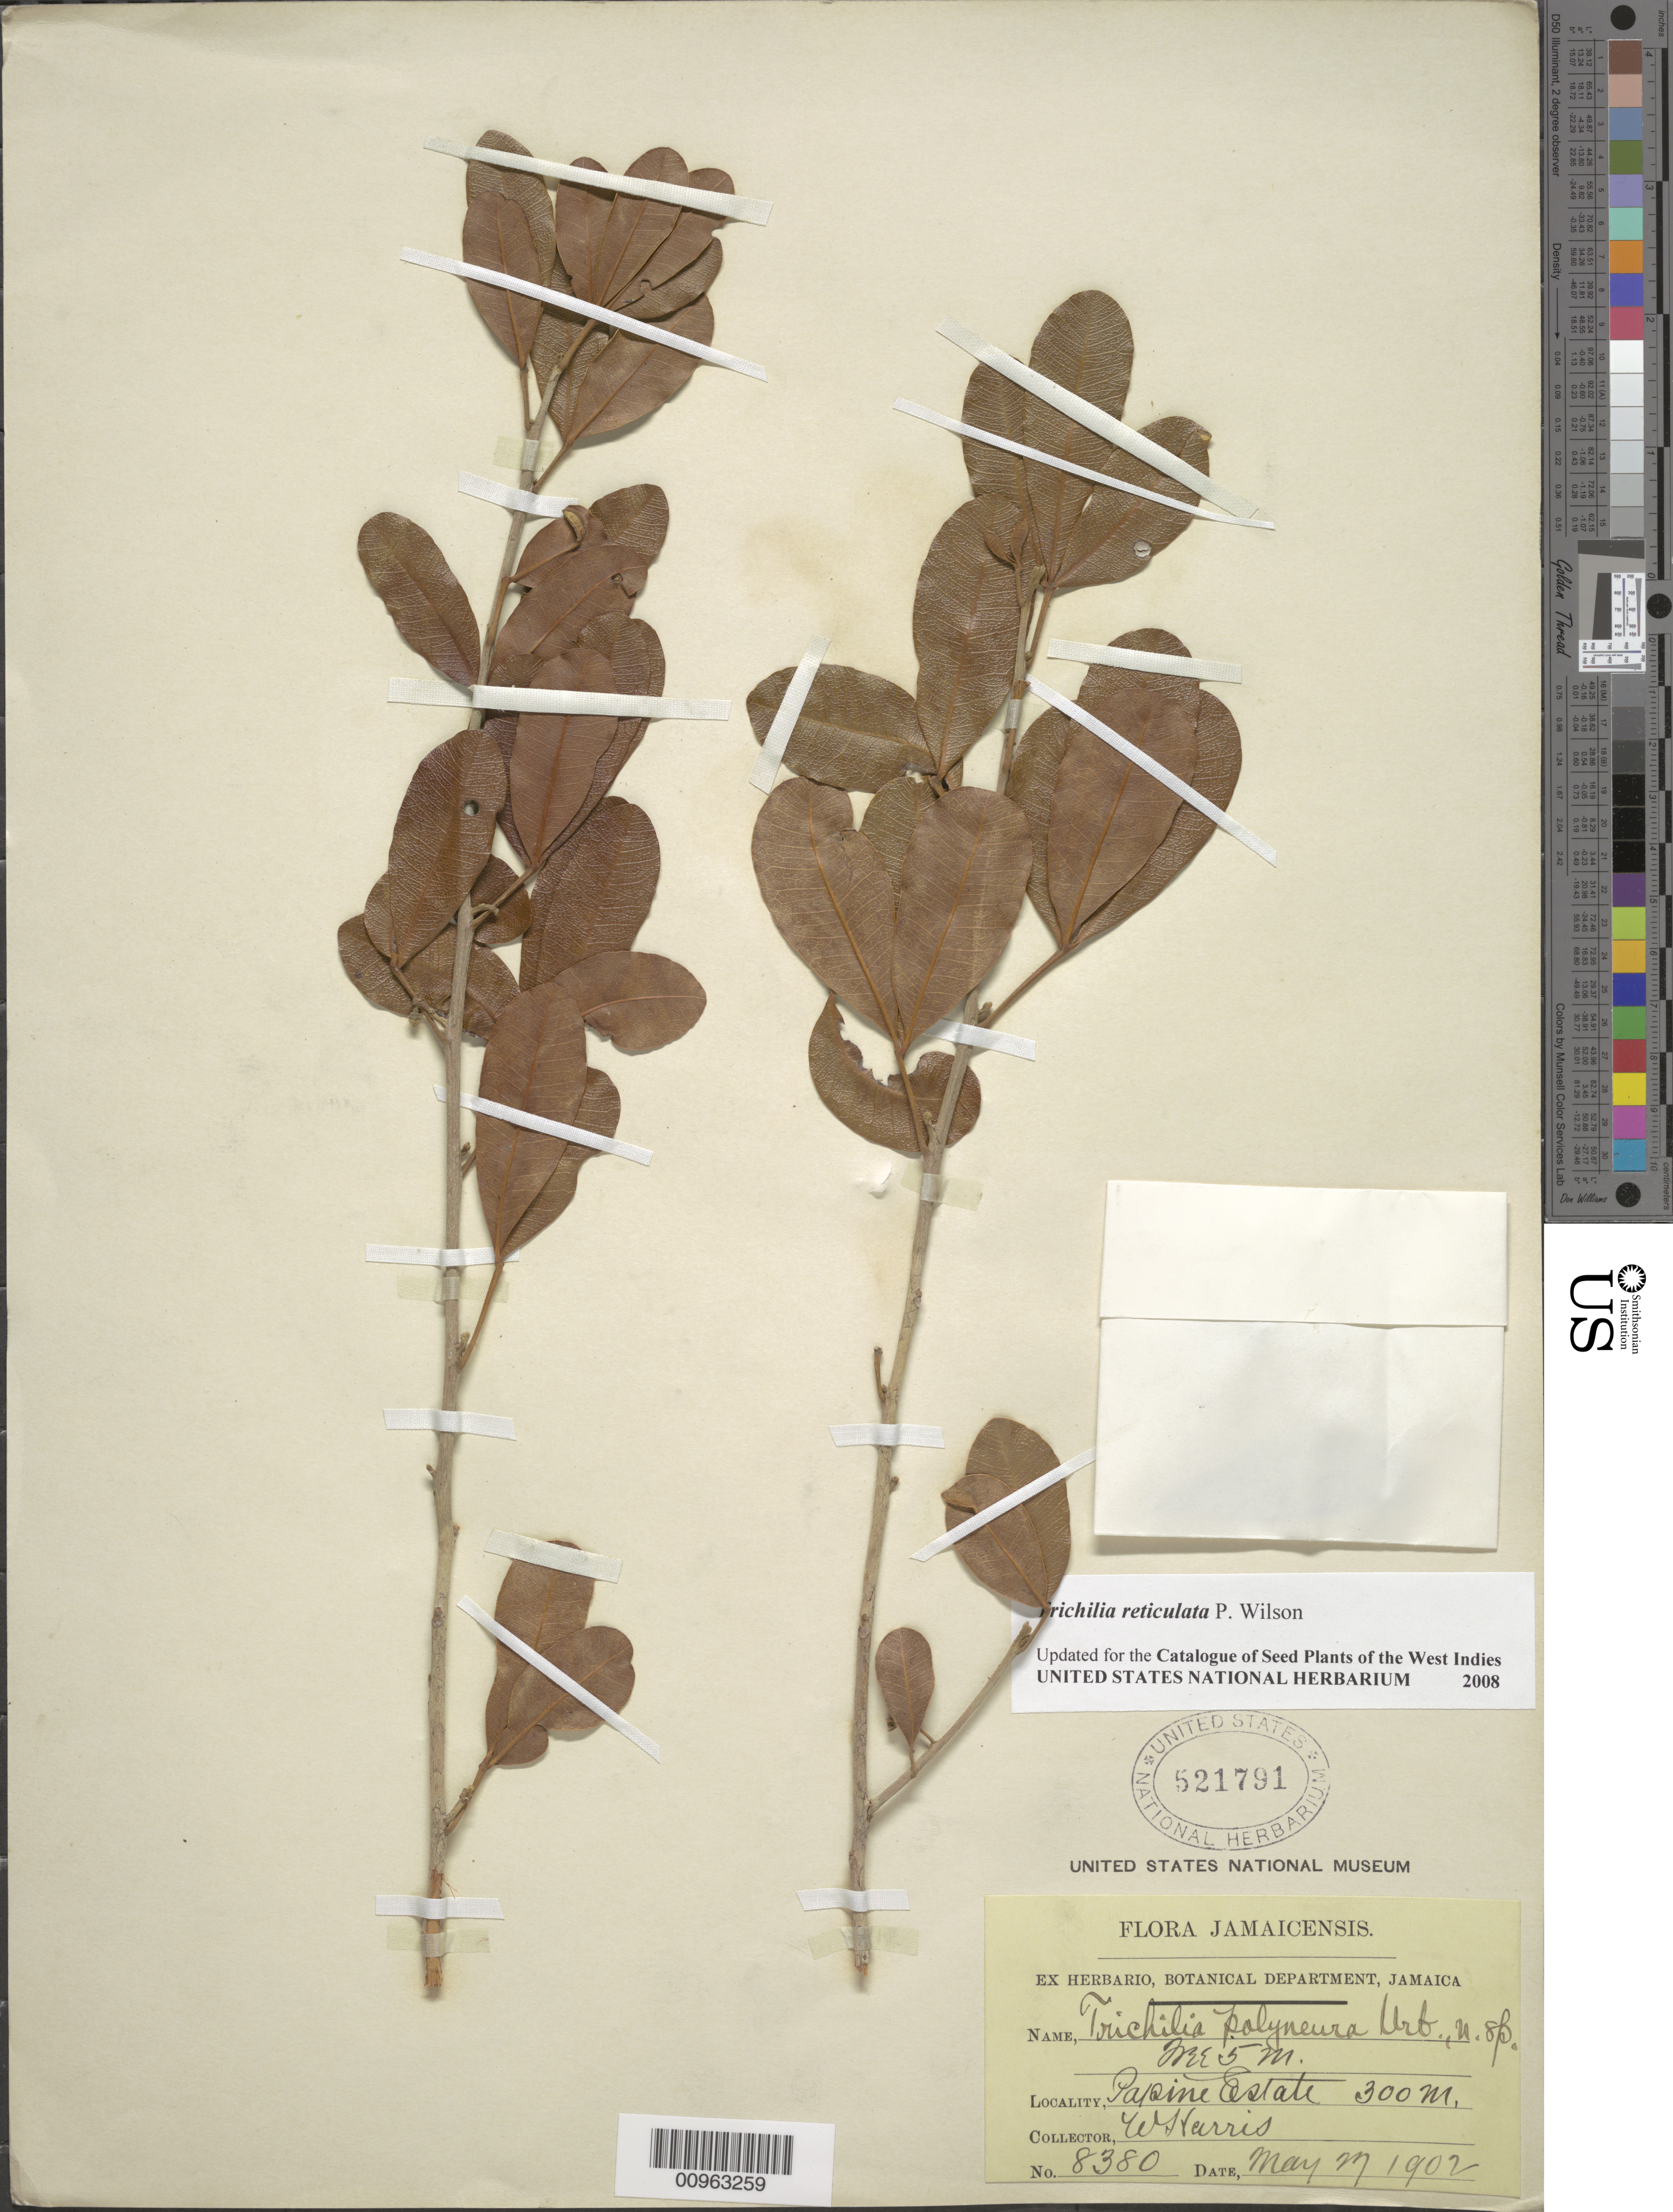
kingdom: Plantae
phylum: Tracheophyta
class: Magnoliopsida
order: Sapindales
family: Meliaceae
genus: Trichilia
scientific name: Trichilia reticulata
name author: P. Wilson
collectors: W. H. Harris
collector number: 8380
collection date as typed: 27 May 1902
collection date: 1902-05-27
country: Jamaica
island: Jamaica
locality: Papine Estate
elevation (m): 300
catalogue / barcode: US 521791